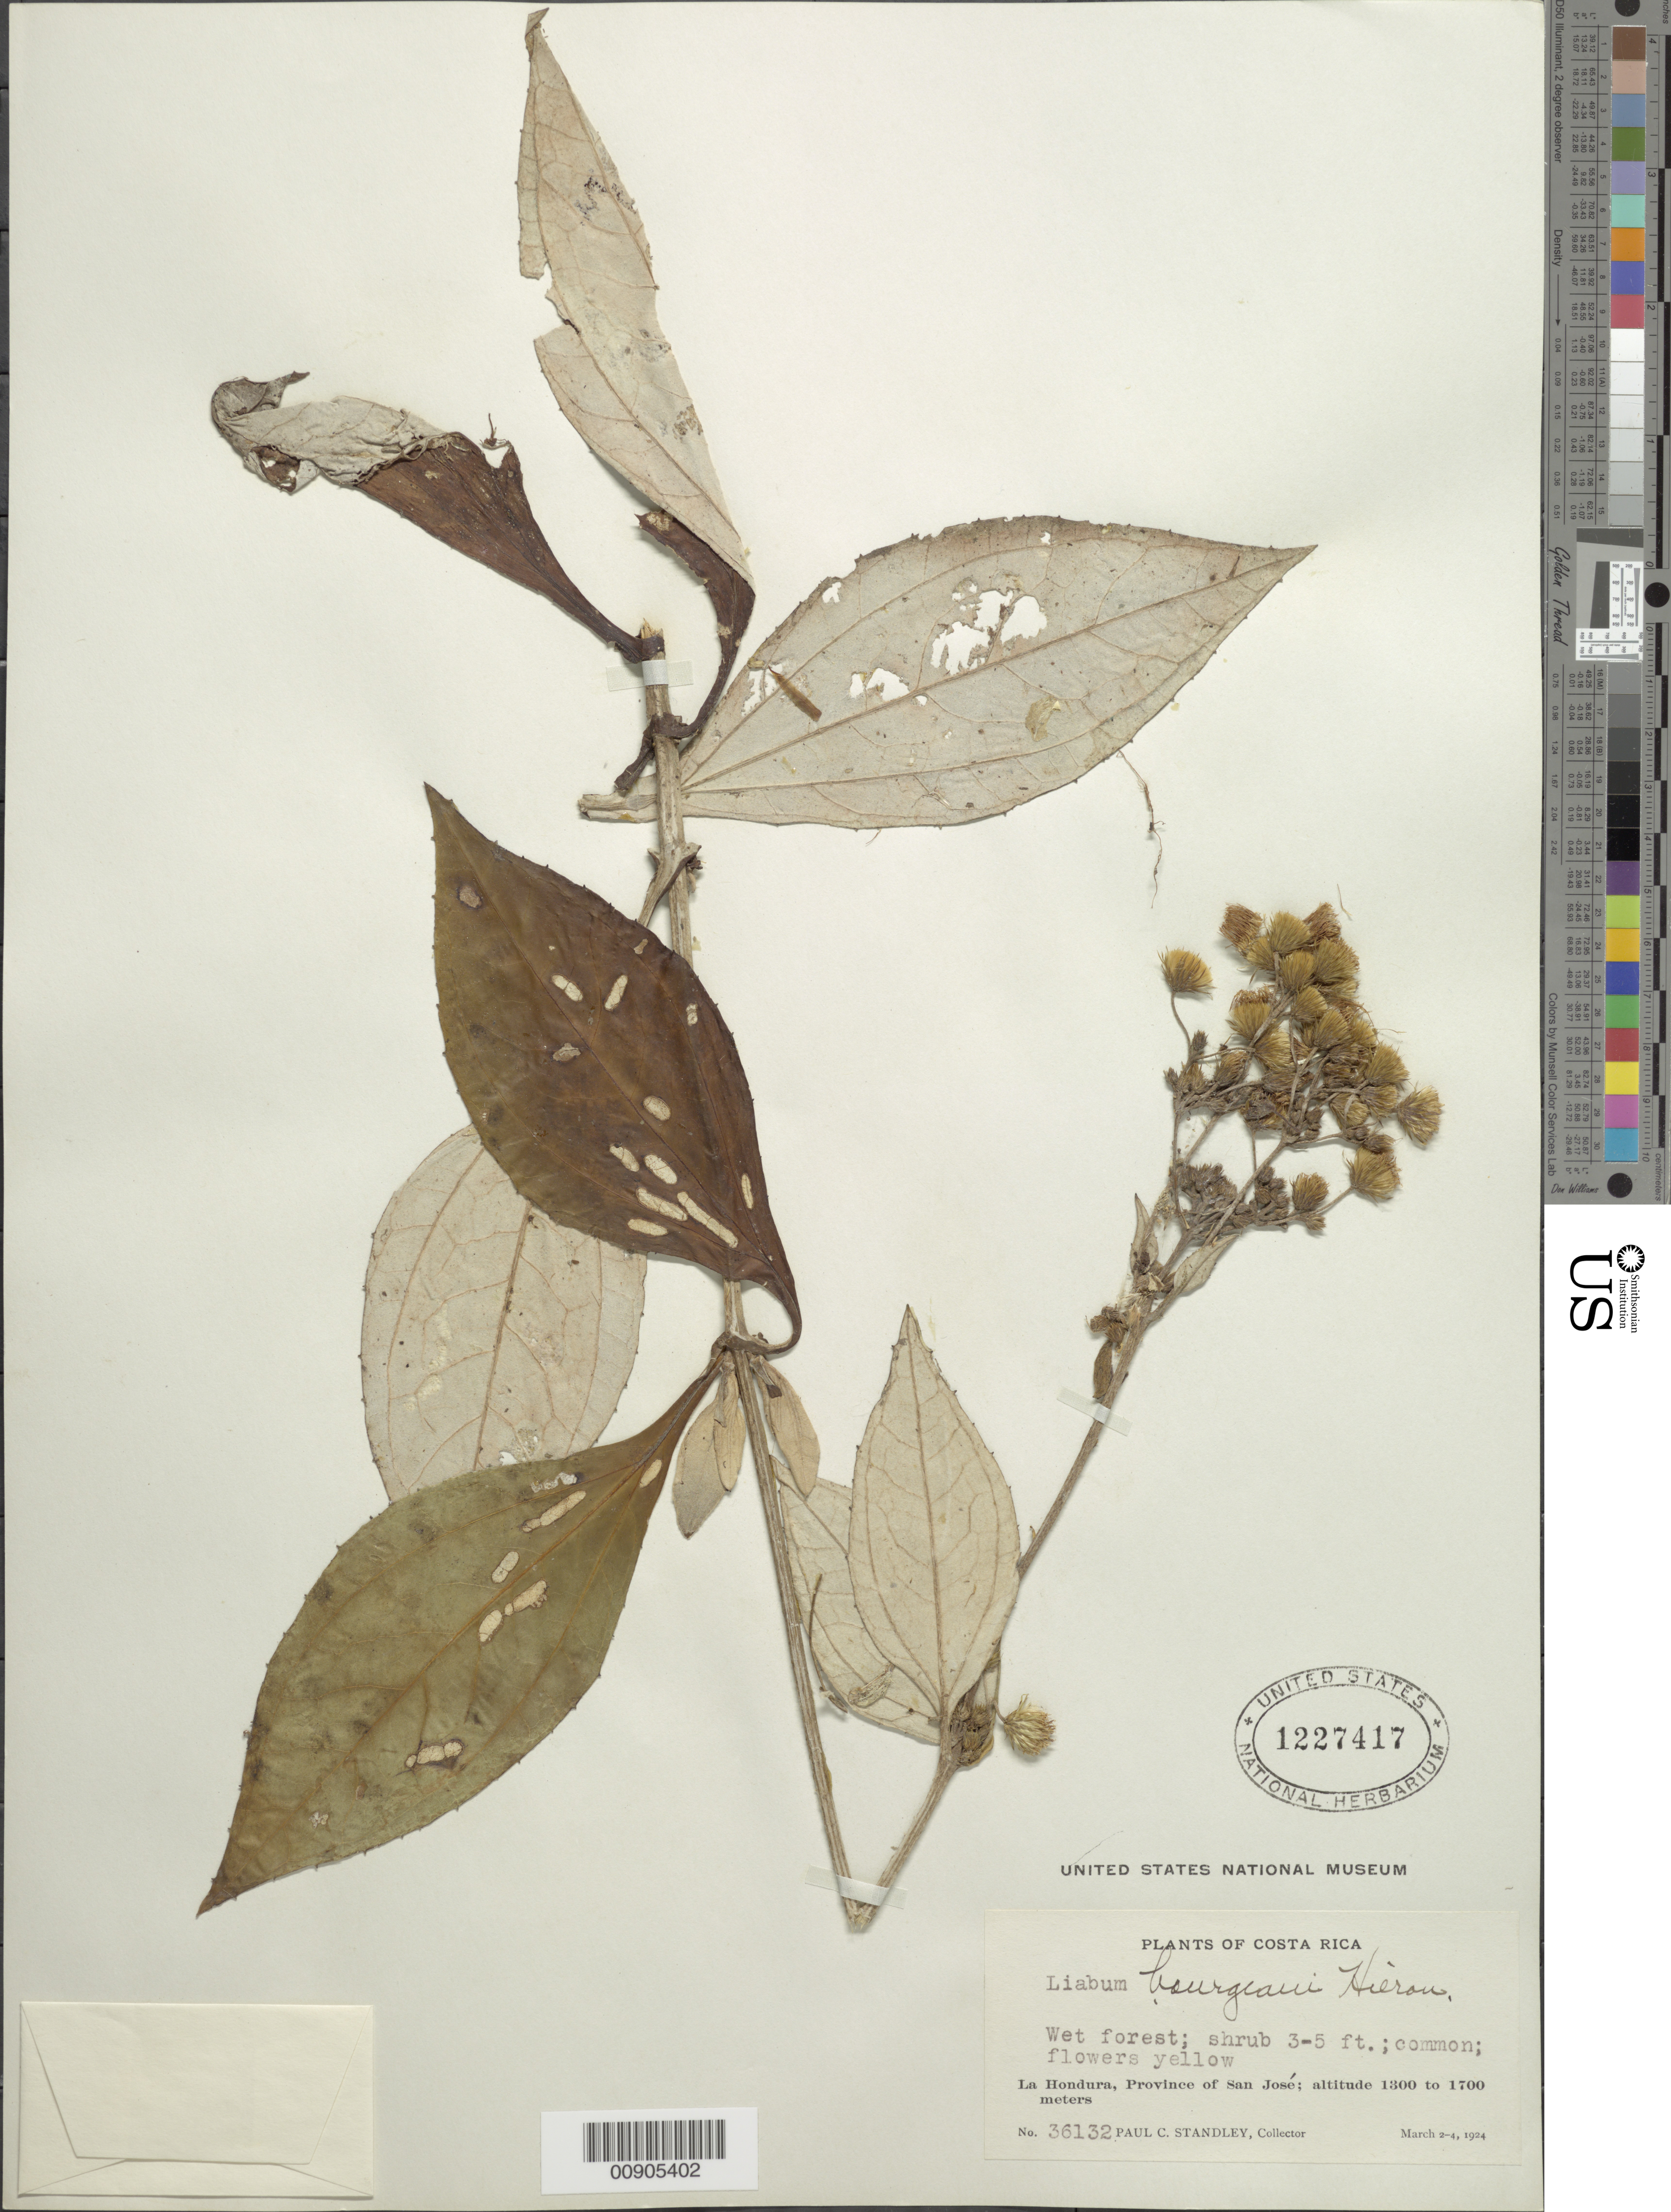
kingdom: Plantae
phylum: Tracheophyta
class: Magnoliopsida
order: Asterales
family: Asteraceae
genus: Liabum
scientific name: Liabum bourgeaui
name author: Hieron.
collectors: P. C. Standley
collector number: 36132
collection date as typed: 2 March 1924 to 4 March 1924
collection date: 1924-03-02/1924-03-04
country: Costa Rica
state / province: San Jose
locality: La Hondura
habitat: Wet forest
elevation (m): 1700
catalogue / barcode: US 1227417